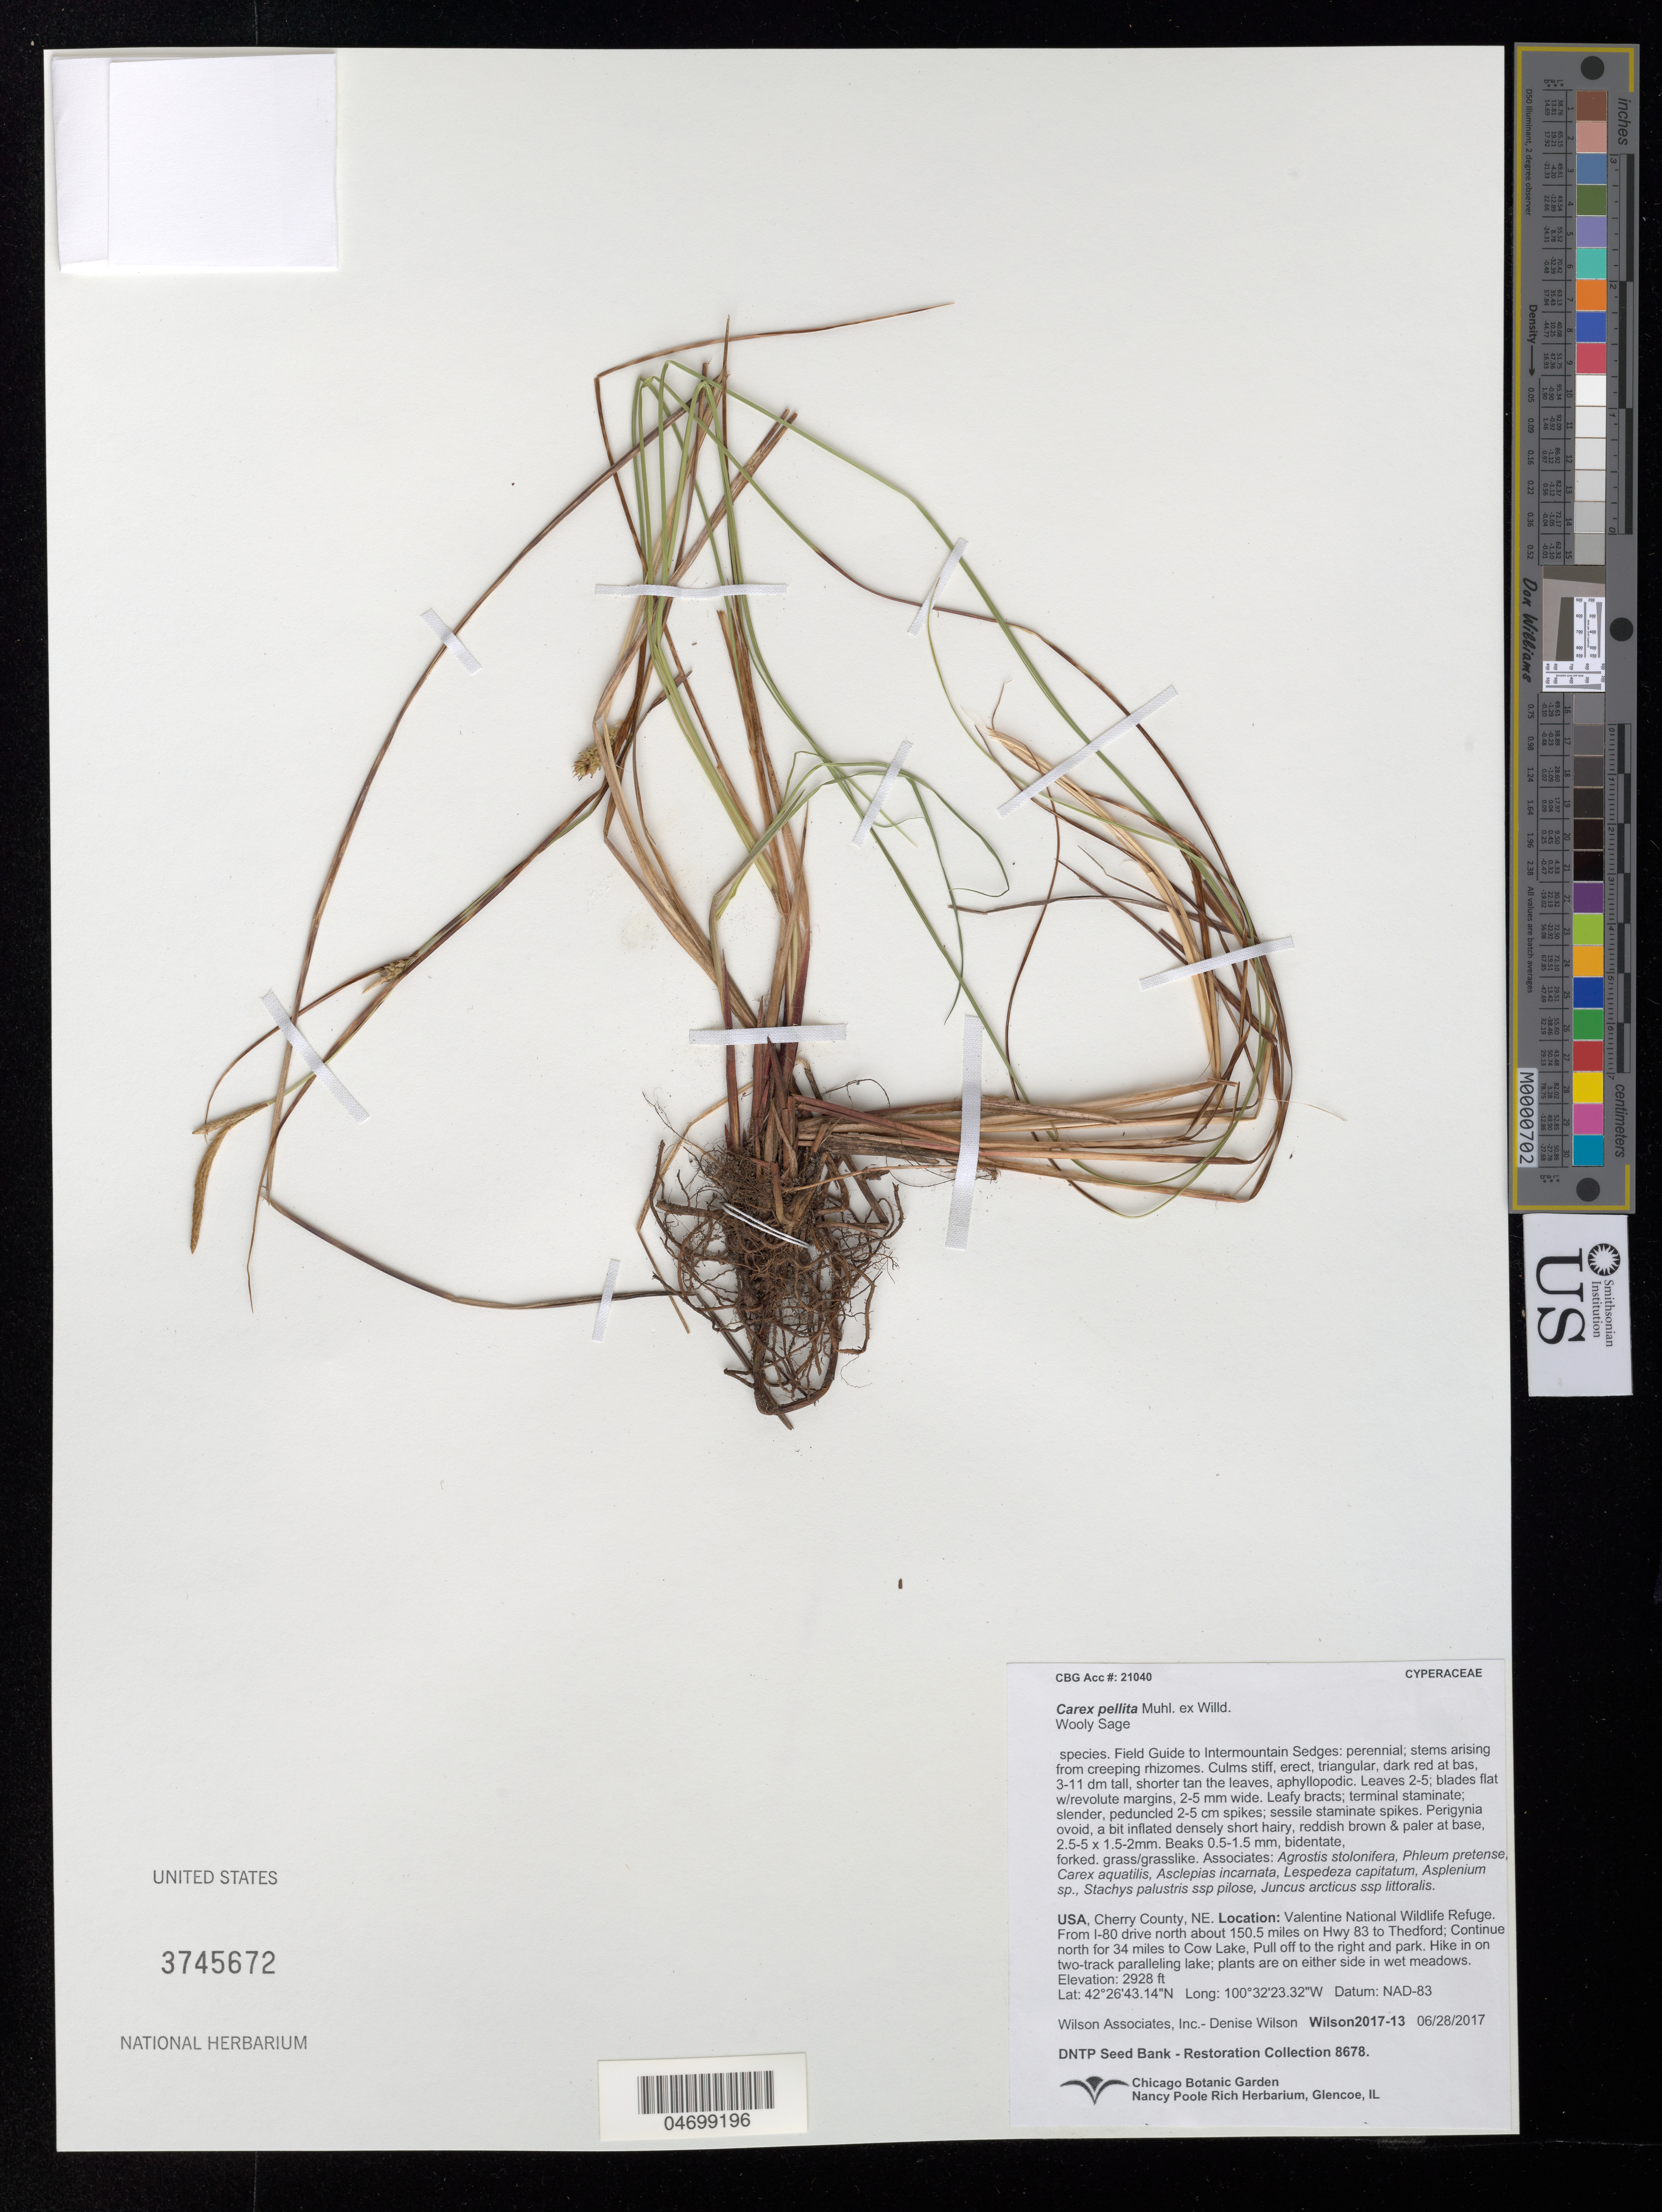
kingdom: Plantae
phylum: Tracheophyta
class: Liliopsida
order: Poales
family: Cyperaceae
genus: Carex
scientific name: Carex pellita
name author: Muhl. ex Willd.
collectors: D. Wilson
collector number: Wilson2017-13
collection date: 2017-06-28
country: United States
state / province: Nebraska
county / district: Cherry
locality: Valentine National Wildlife Refuge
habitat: Grass/grasslike. With Agrostis stolonifera, Carex aquatilis, Asplenium sp., etc.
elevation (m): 892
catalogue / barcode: US 3745672